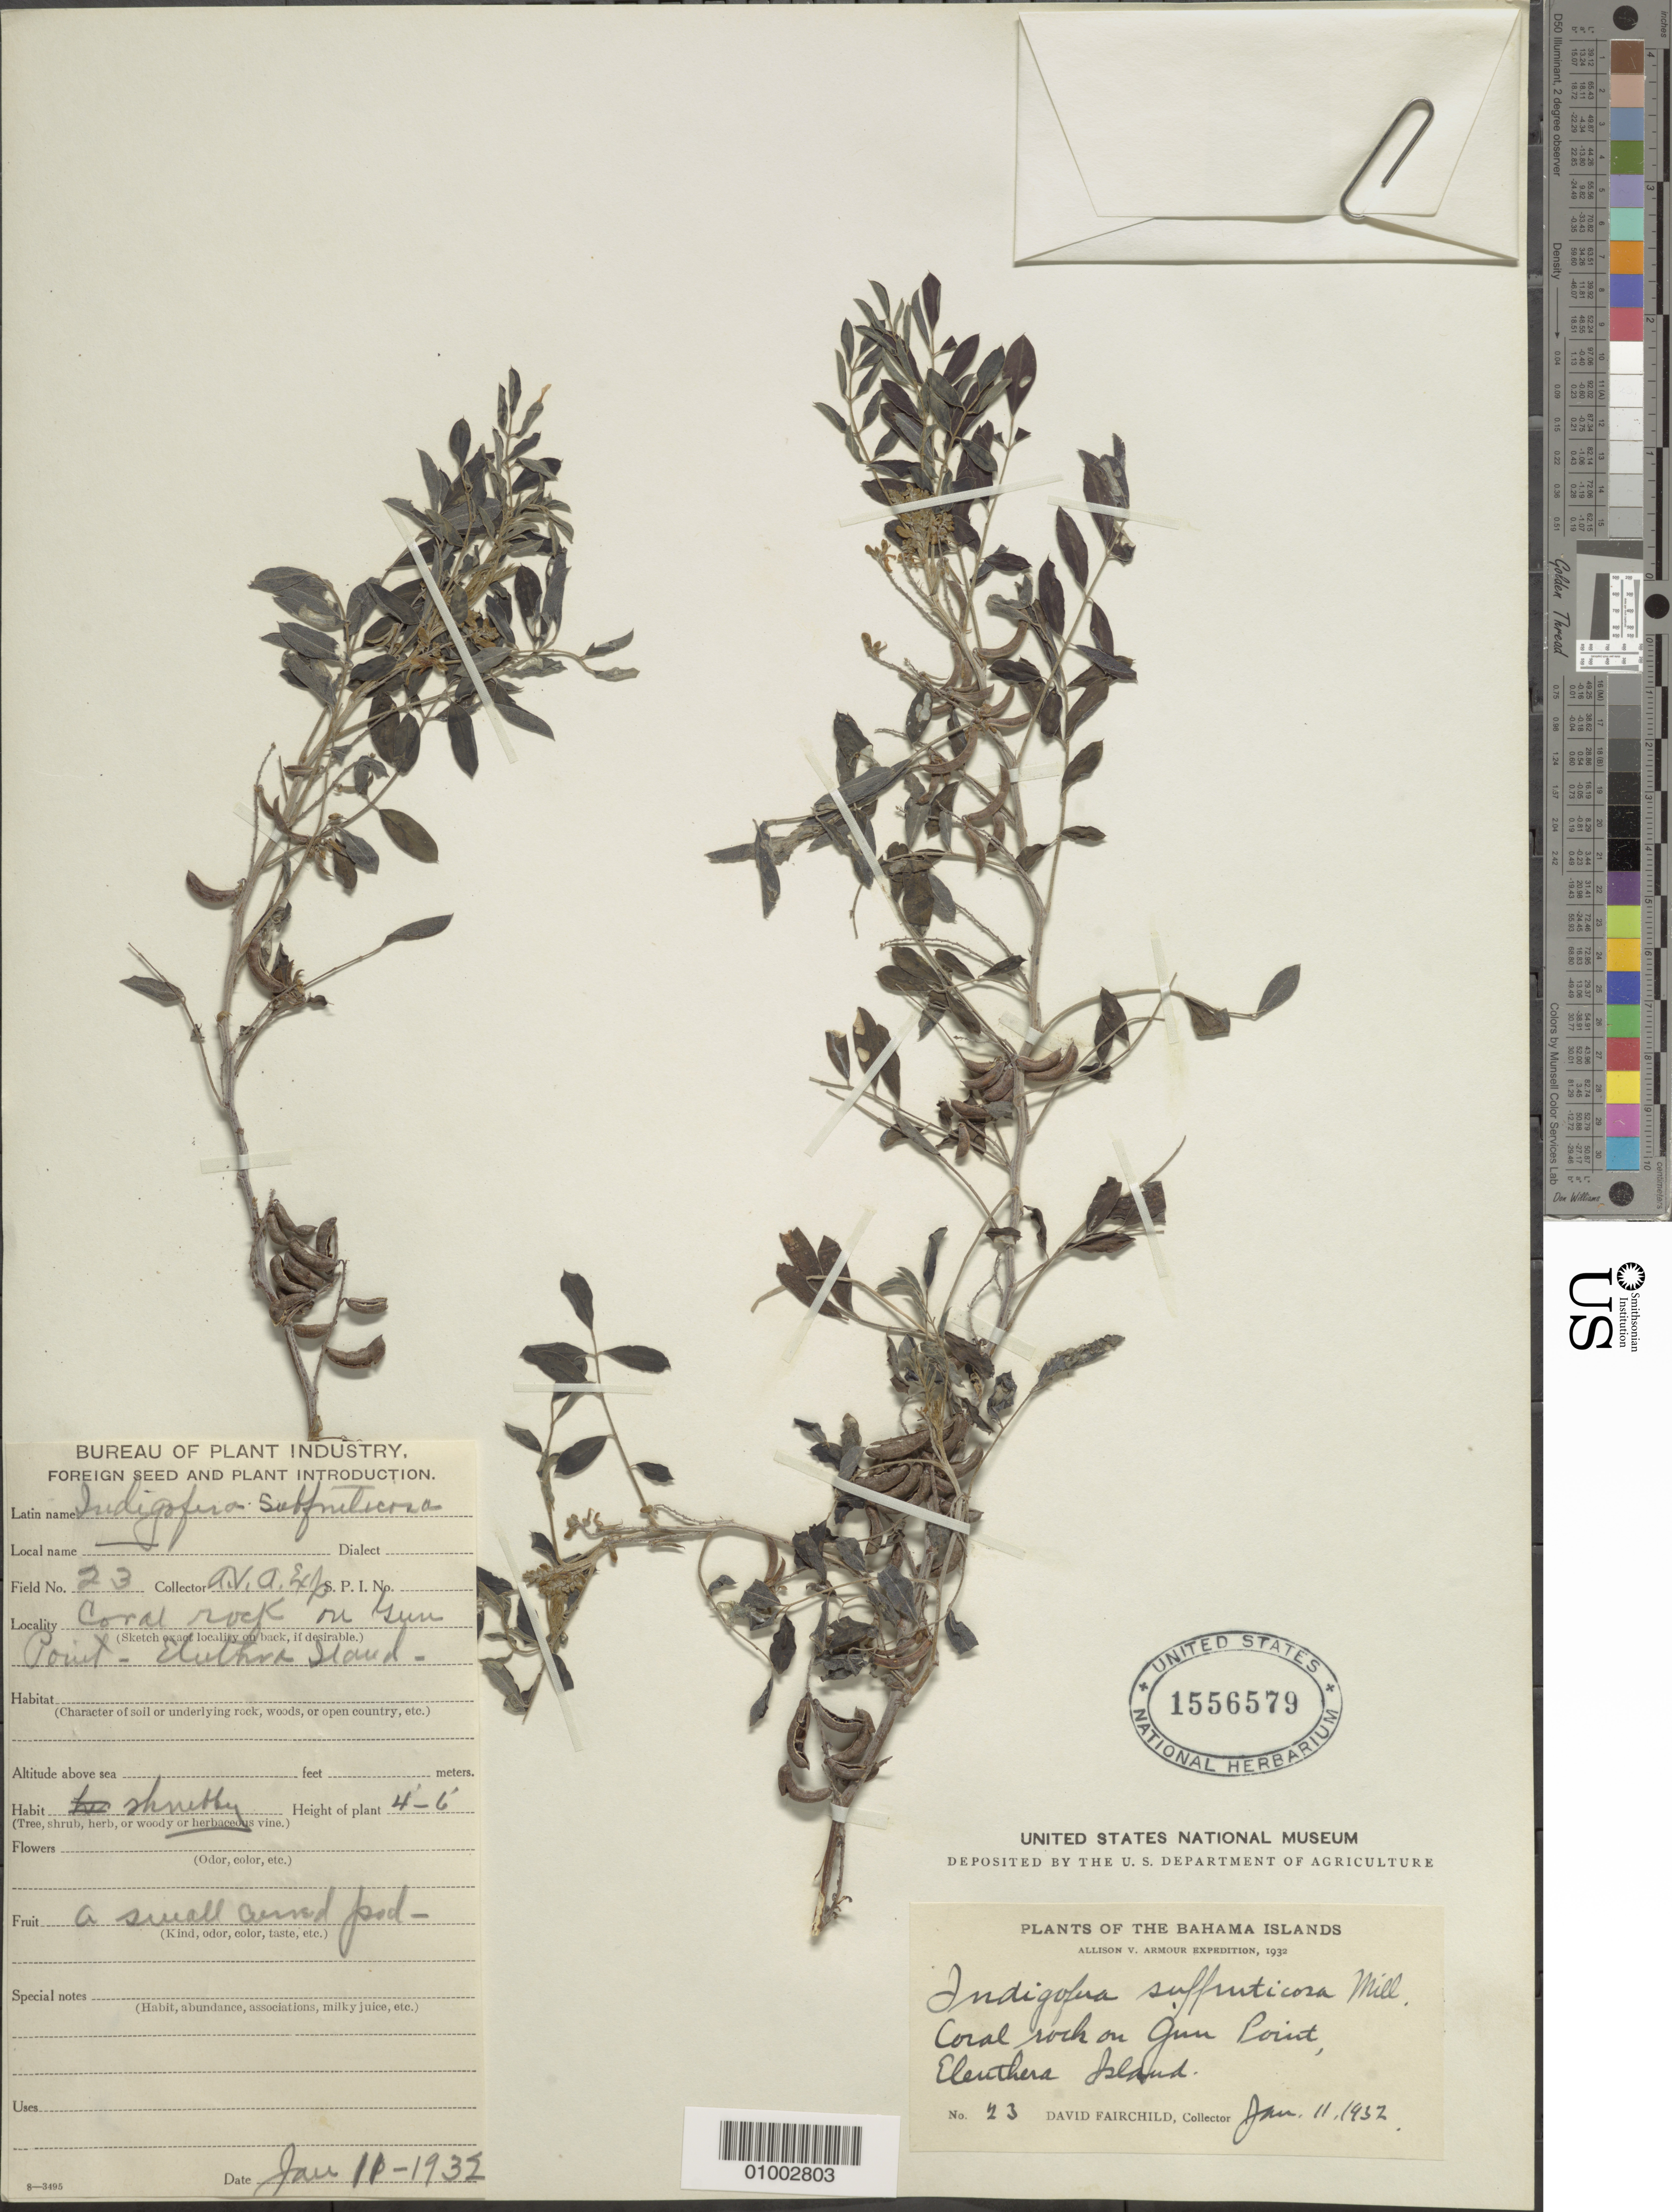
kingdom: Plantae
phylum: Tracheophyta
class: Magnoliopsida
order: Fabales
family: Fabaceae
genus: Indigofera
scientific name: Indigofera suffruticosa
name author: Mill.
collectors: D. Fairchild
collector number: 23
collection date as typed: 11 Jan 1932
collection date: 1932-01-11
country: Bahamas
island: Eleuthera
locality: Coral rock on Jun Point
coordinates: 0 N, 0 E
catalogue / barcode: US 1556579